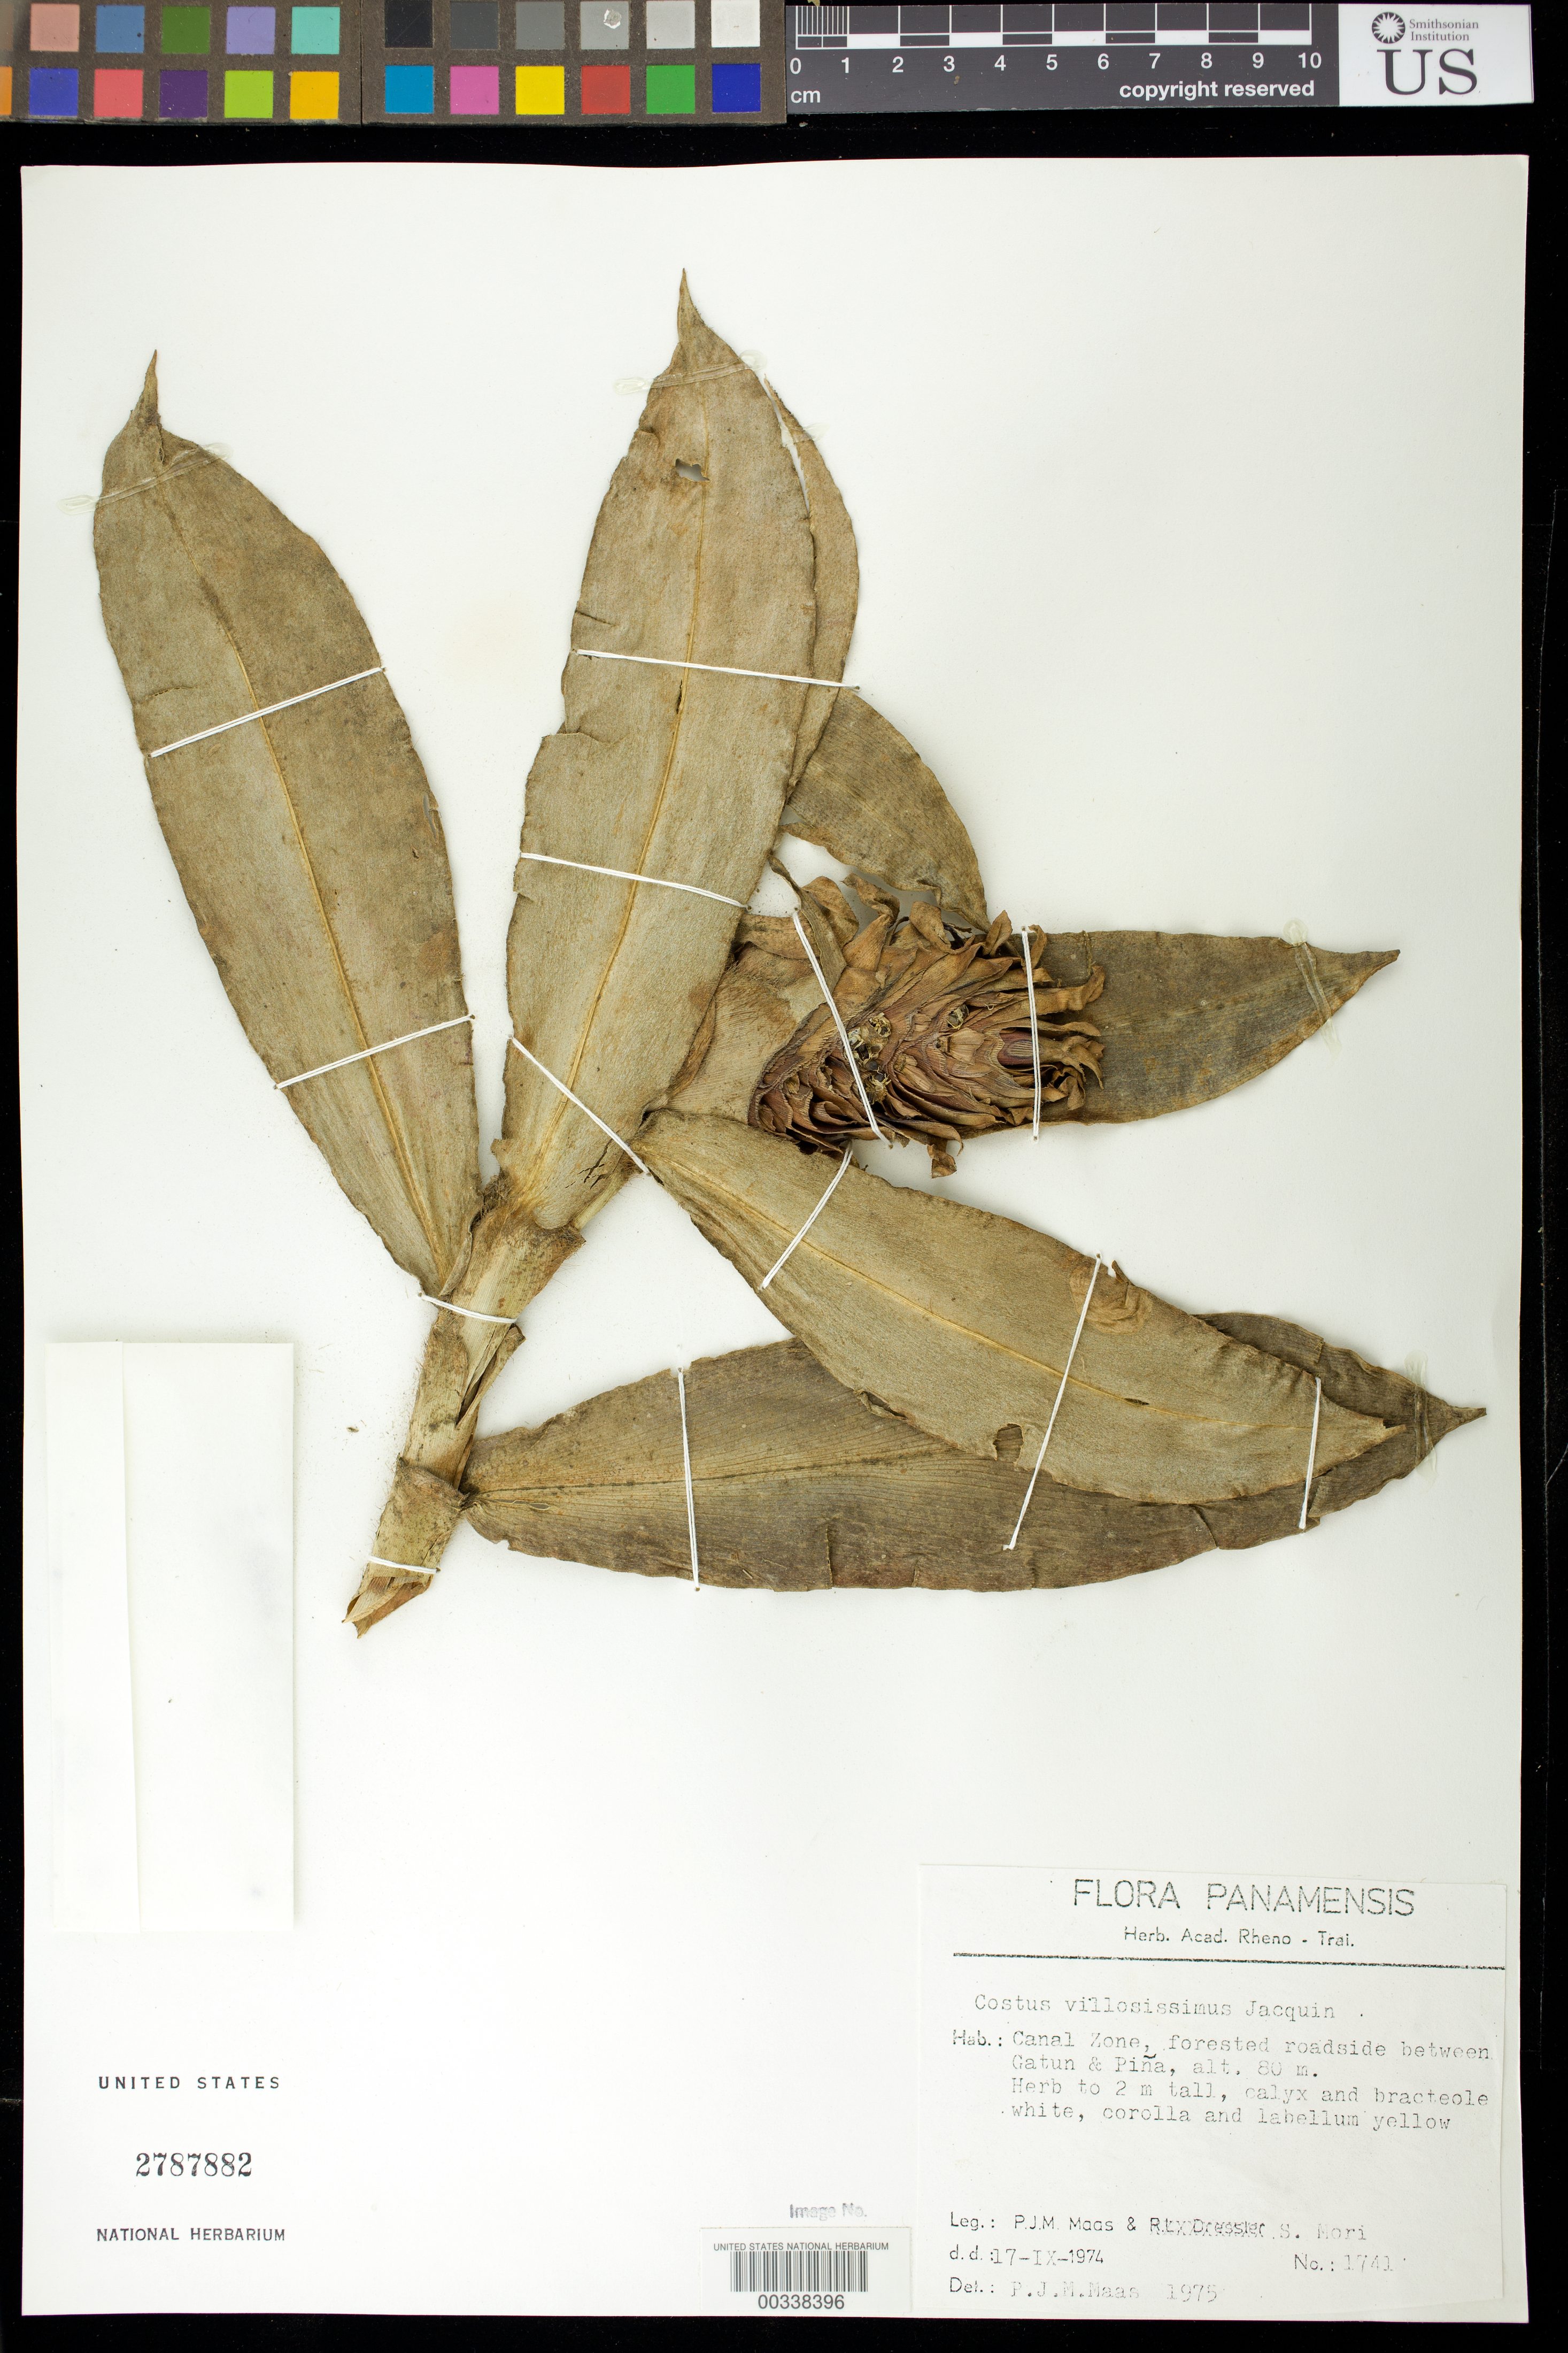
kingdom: Plantae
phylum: Tracheophyta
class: Liliopsida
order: Zingiberales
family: Costaceae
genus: Costus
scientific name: Costus villosissimus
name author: Jacq.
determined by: Maas, Paul J. M.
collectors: P. Maas & S. Mori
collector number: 1741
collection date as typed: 17 Sep 1974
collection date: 1974-09-17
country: Panama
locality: Forested roadside between Gatun and Pina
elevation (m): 80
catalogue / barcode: US 2787882